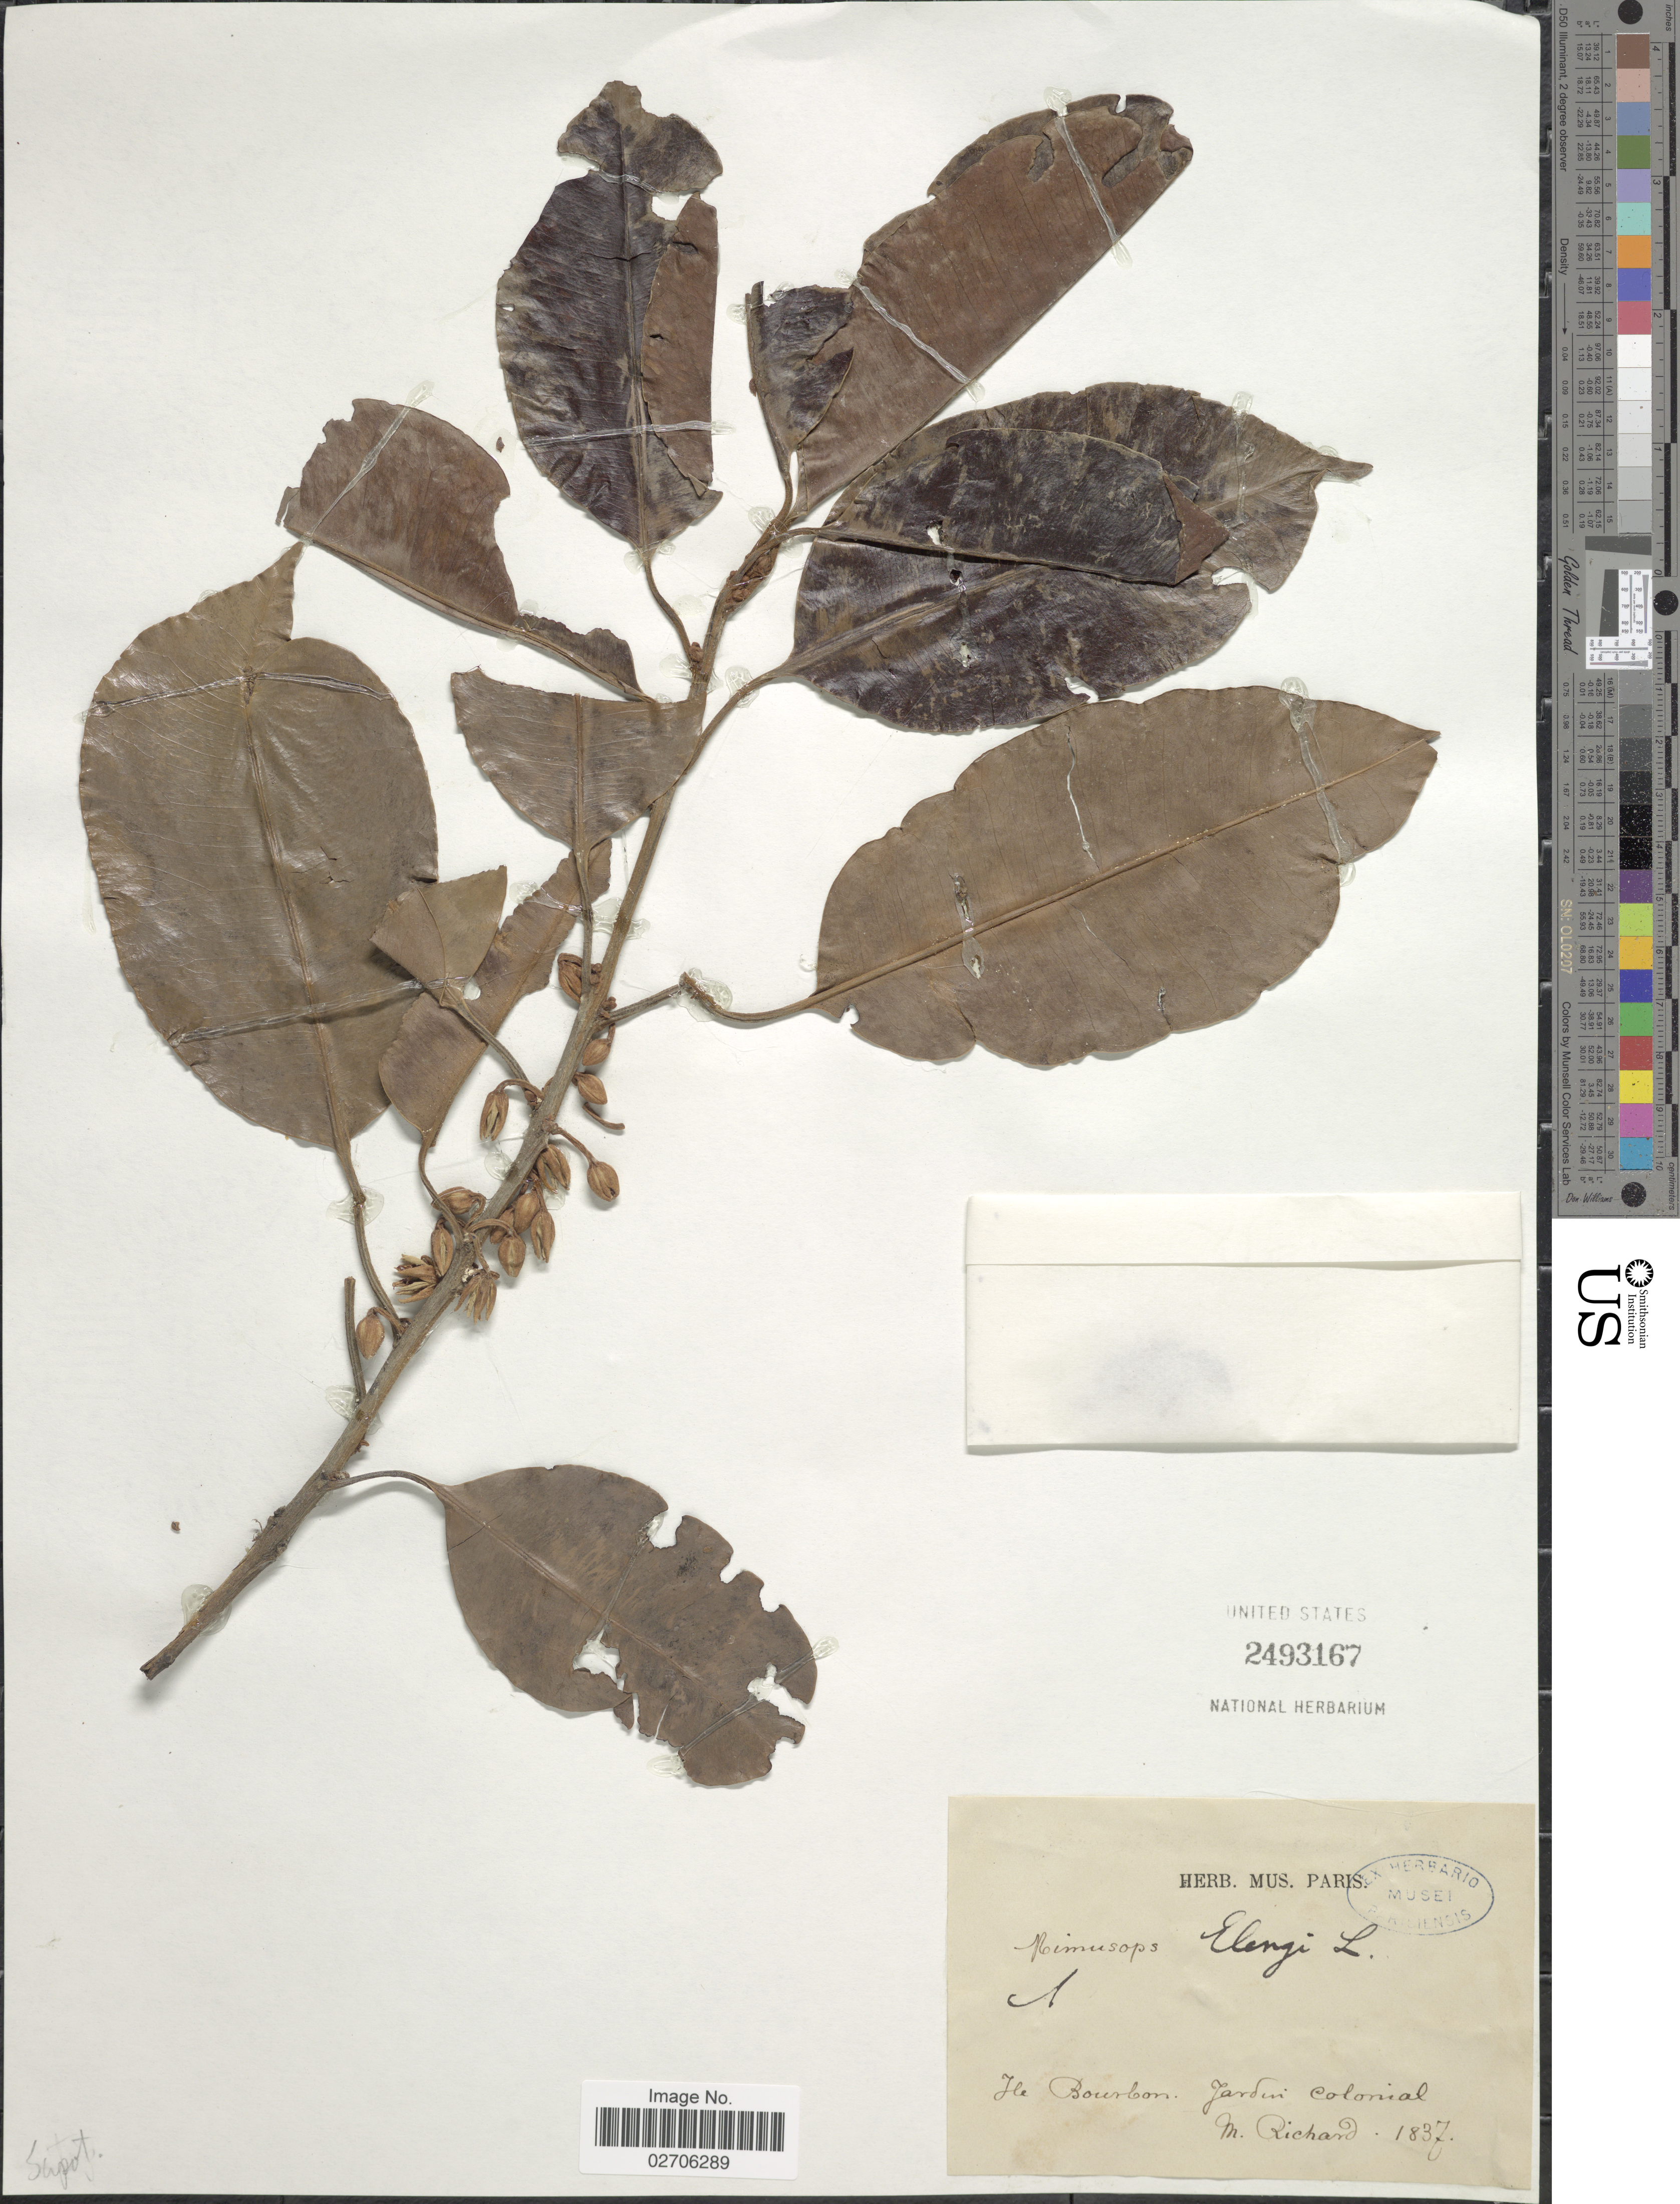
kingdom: Plantae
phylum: Tracheophyta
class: Magnoliopsida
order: Ericales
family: Sapotaceae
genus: Mimusops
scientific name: Mimusops djave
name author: Engl.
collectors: M. Richard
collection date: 1837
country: Réunion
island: Réunion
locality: Ile Bourbon. Jardin Colonial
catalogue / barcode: US 2493167